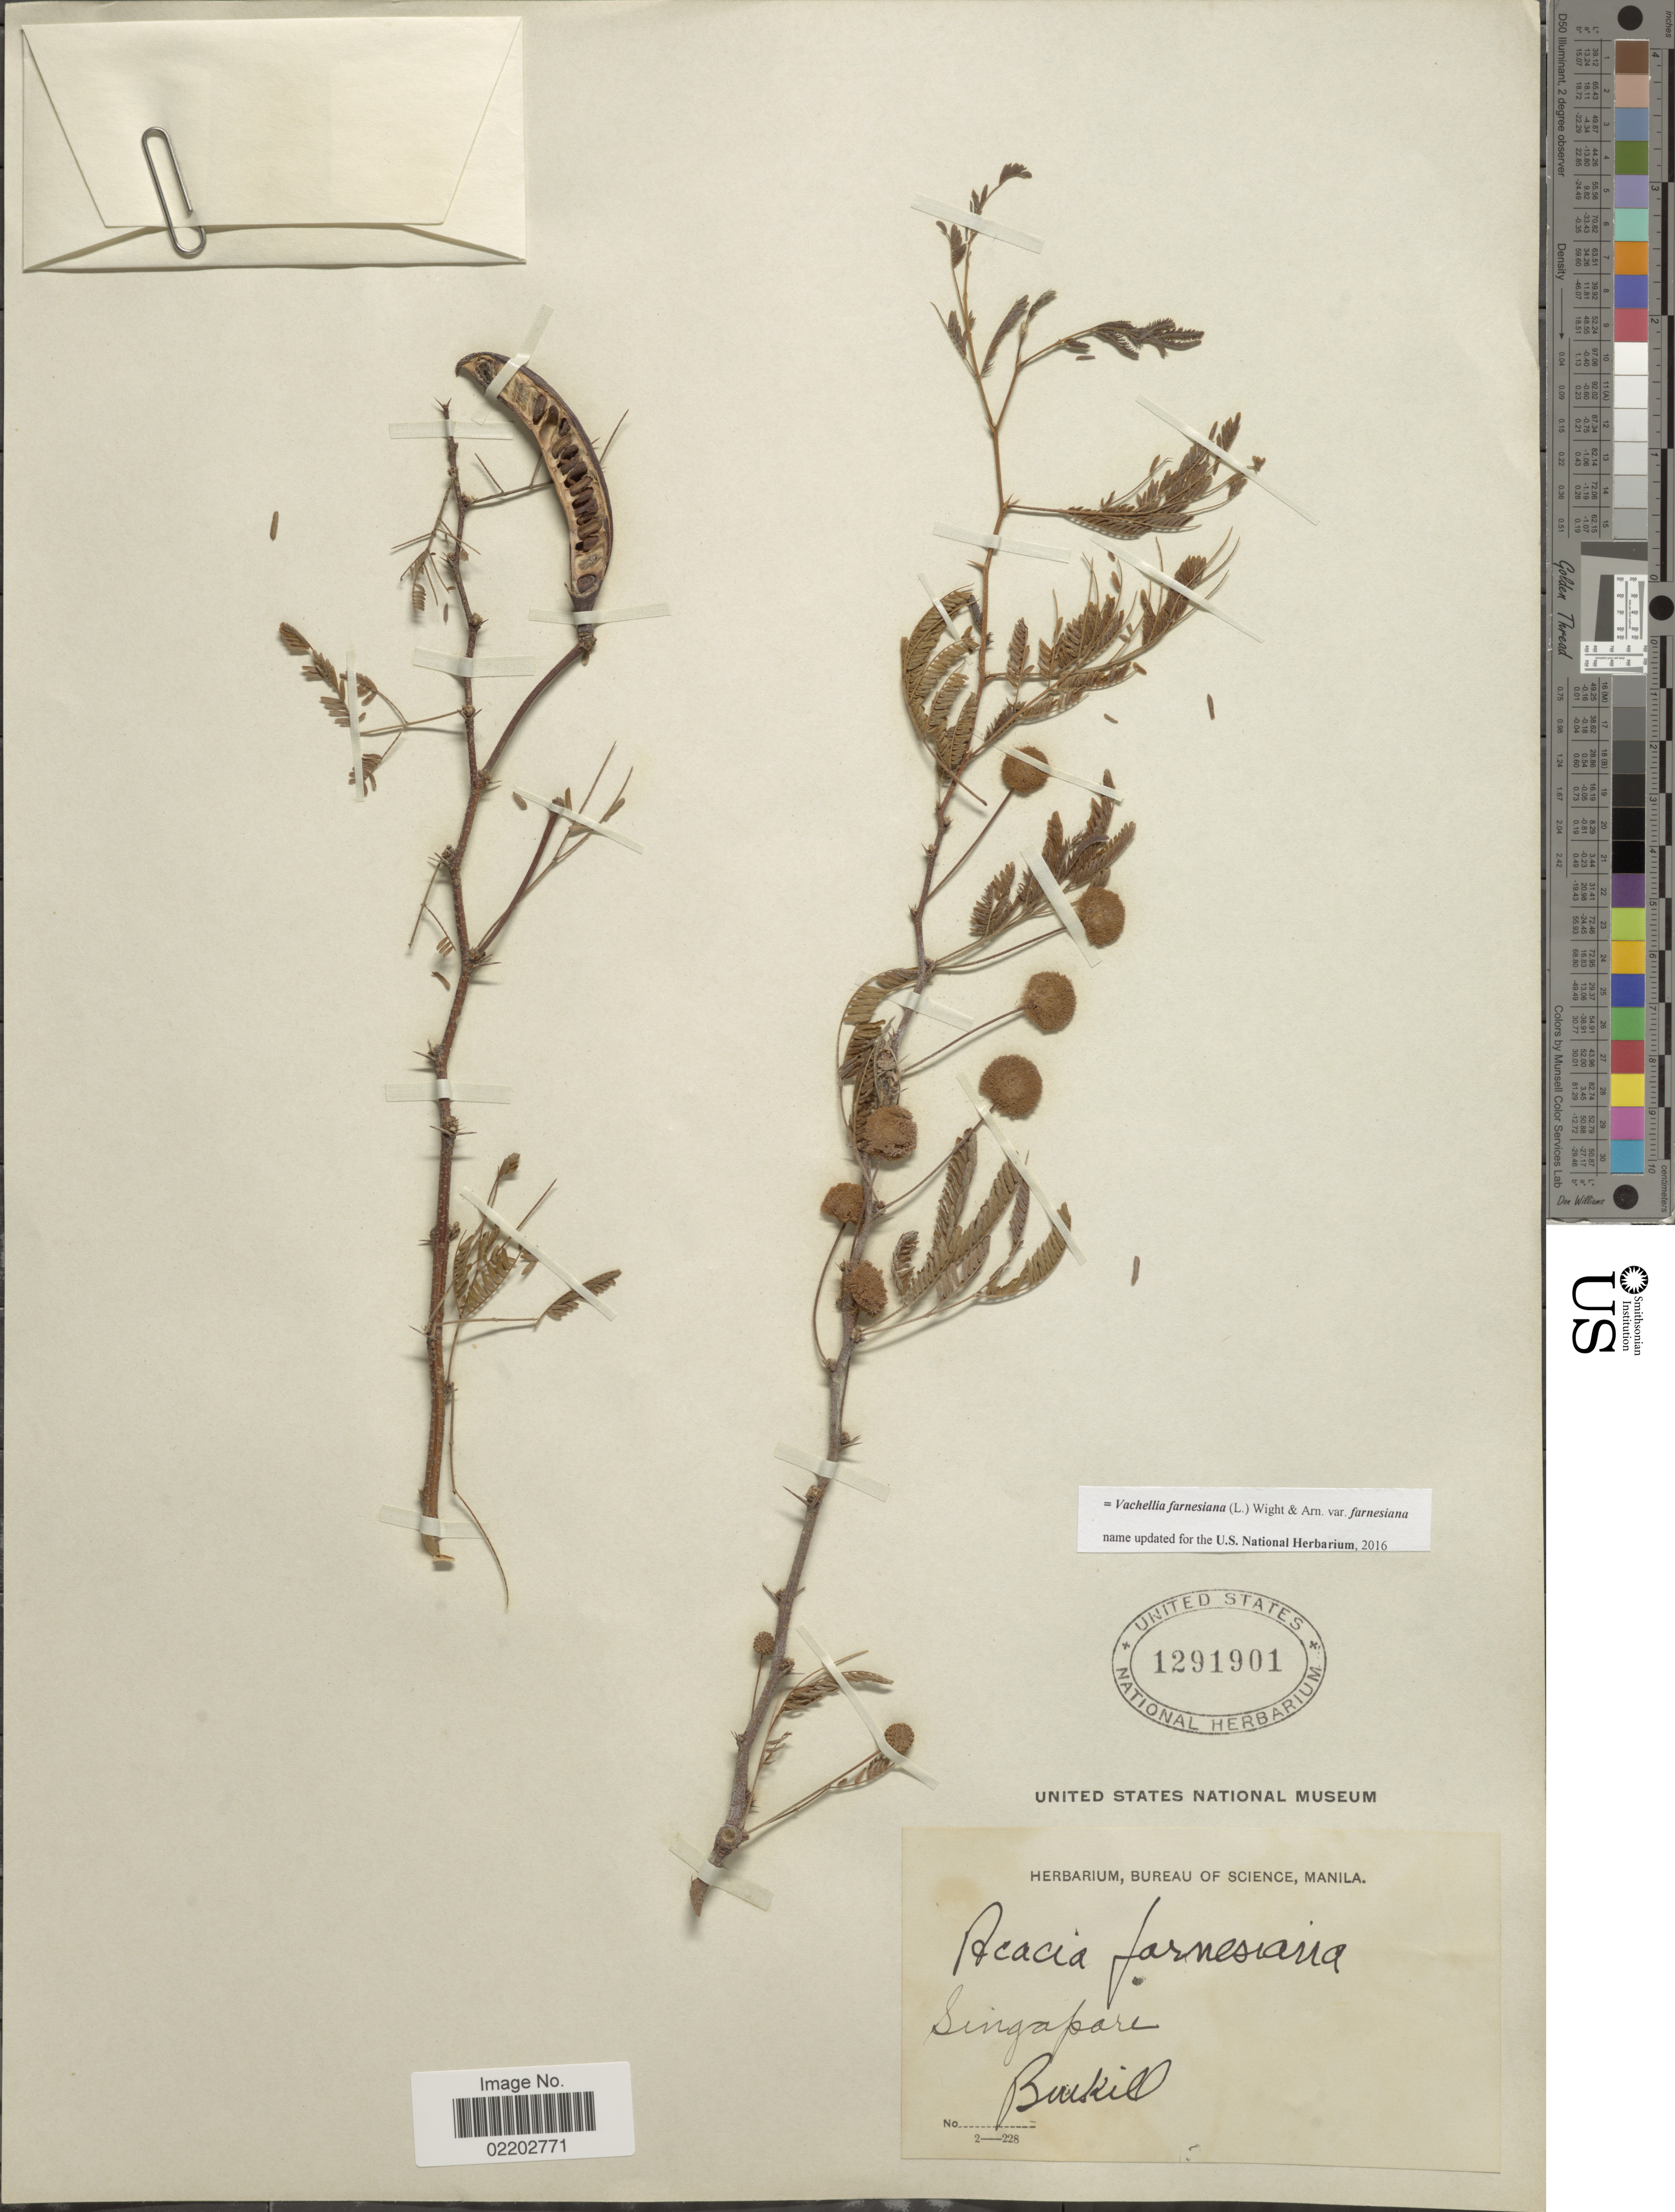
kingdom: Plantae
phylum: Tracheophyta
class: Magnoliopsida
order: Fabales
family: Fabaceae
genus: Vachellia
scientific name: Vachellia farnesiana var. farnesiana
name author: (L.) Wight & Arn.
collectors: Burkill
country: Singapore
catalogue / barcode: US 1291901